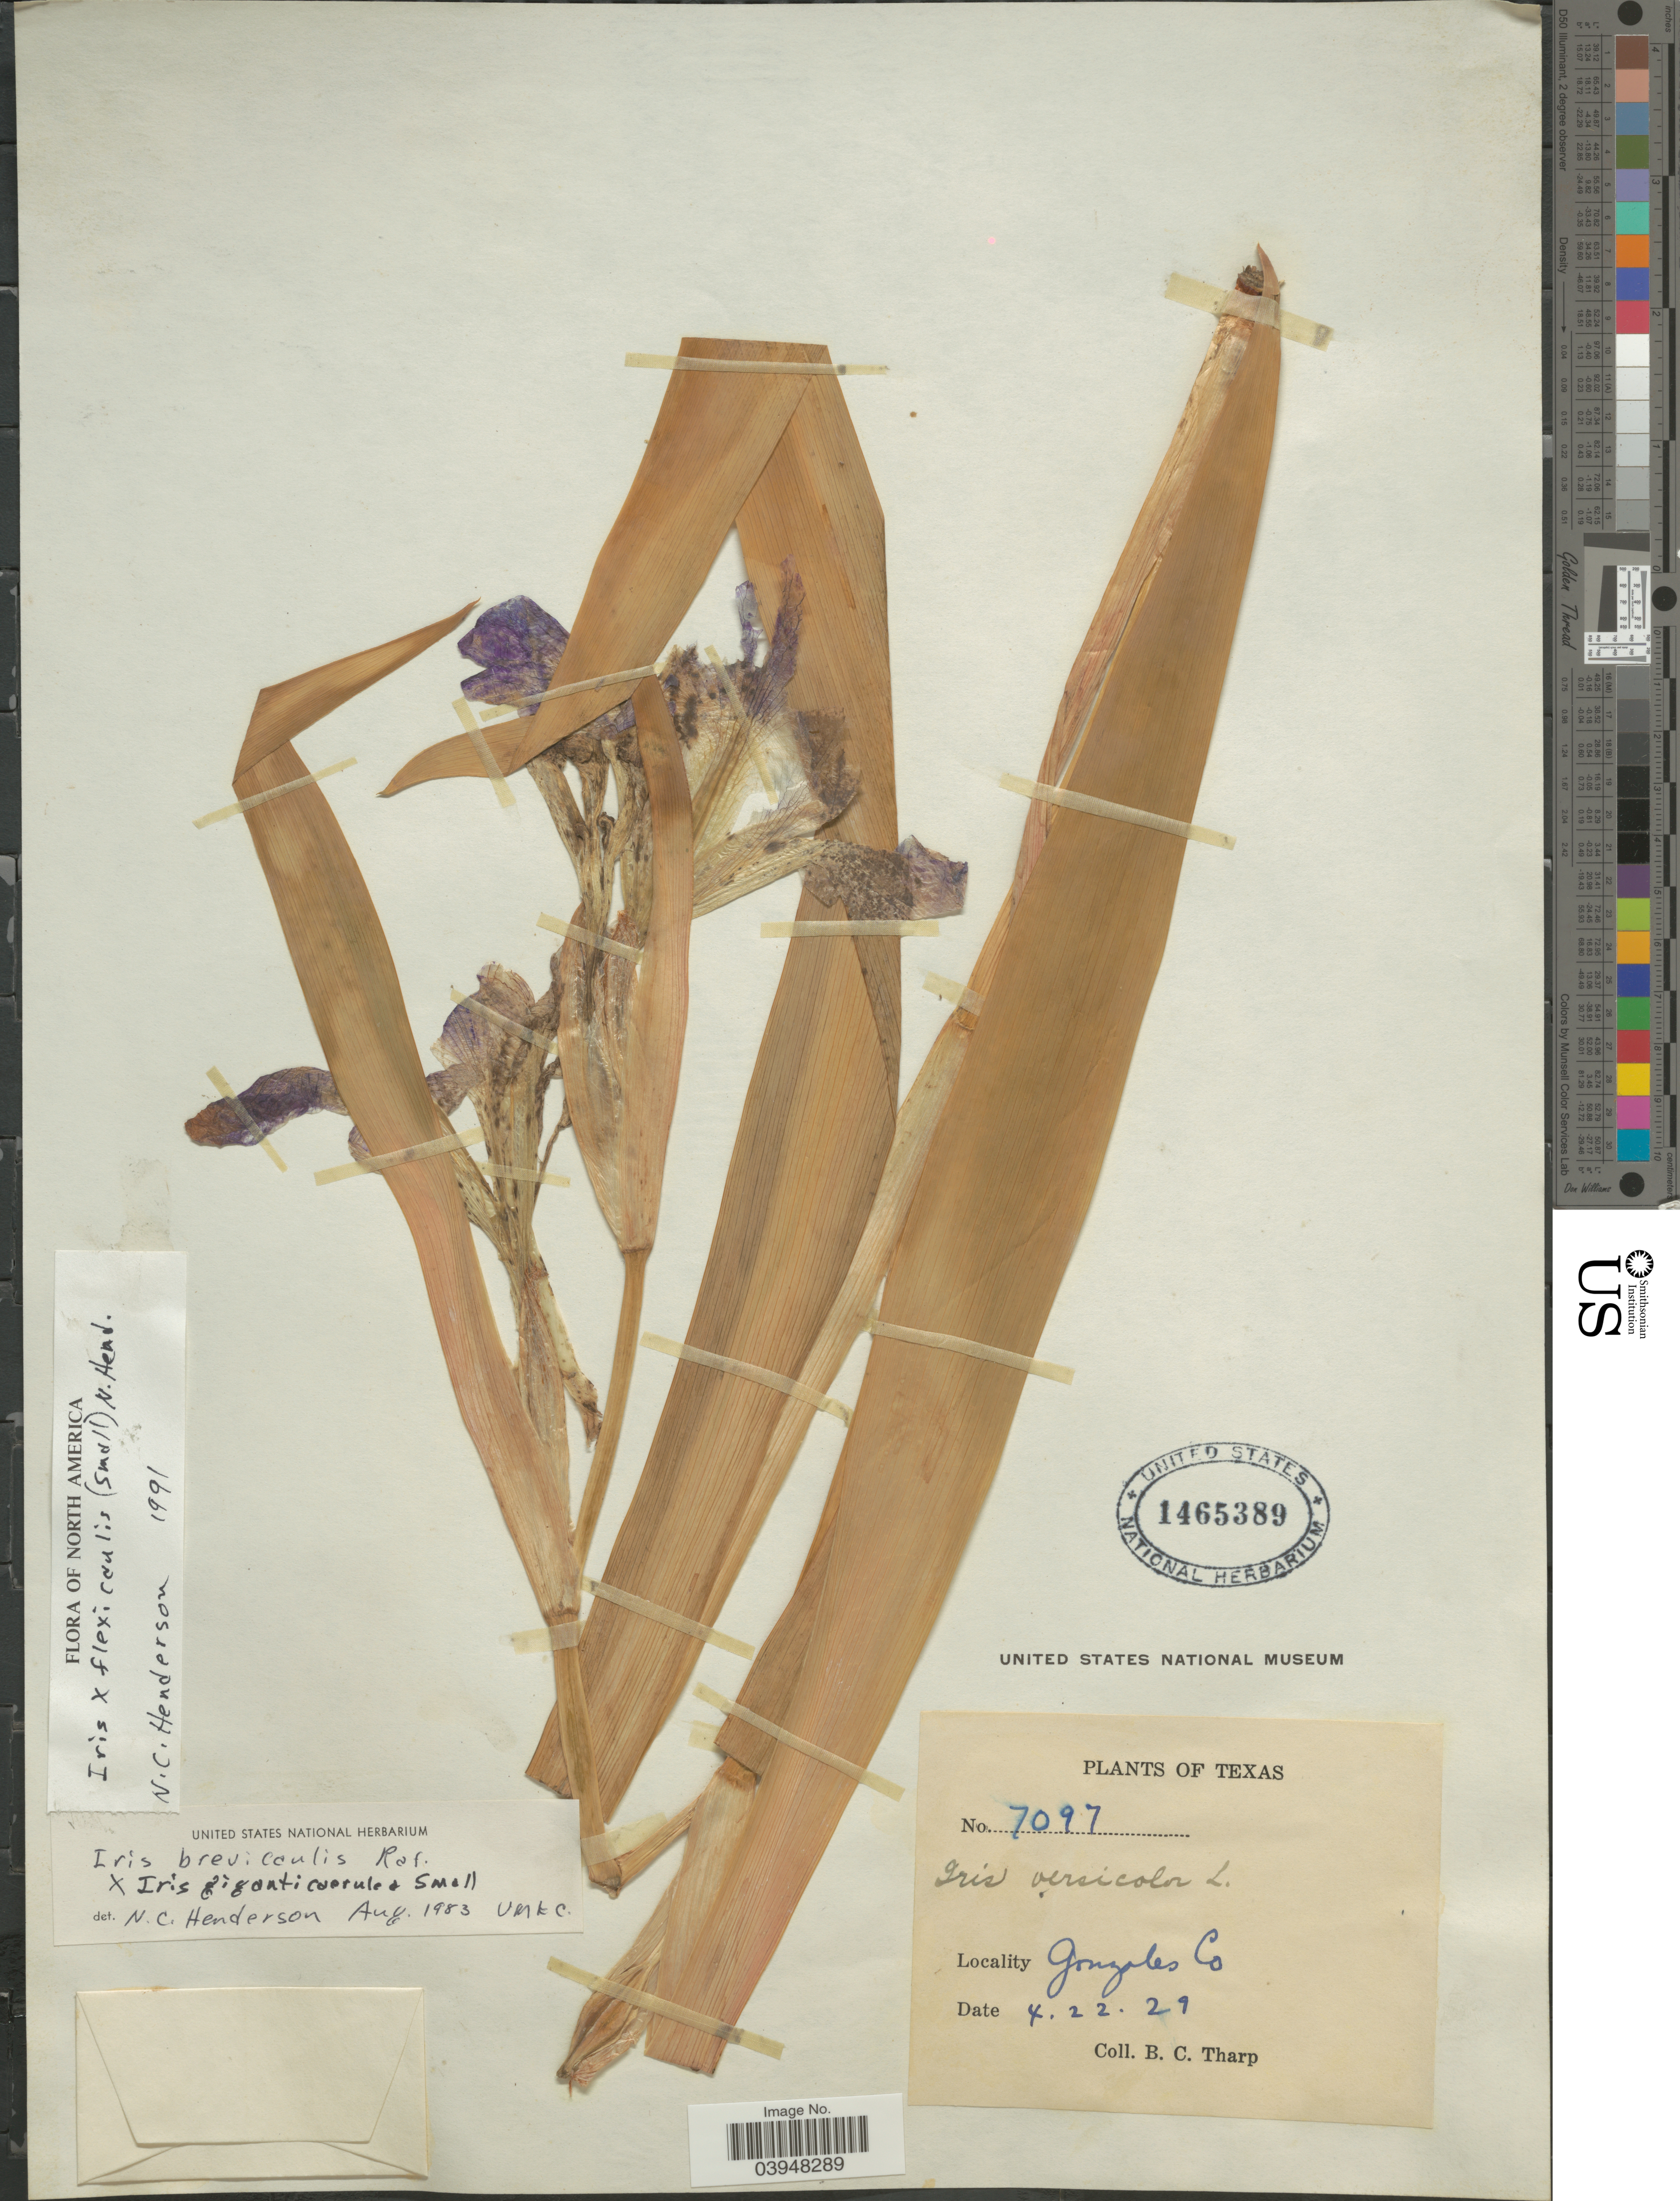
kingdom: Plantae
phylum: Tracheophyta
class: Liliopsida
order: Asparagales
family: Iridaceae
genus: Iris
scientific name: Iris brevicaulis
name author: Raf.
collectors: B. C. Tharp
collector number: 7097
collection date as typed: Transcribed d/m/y: 22/4/29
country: United States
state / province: Texas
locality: Gonzales Co.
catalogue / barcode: US 1465389